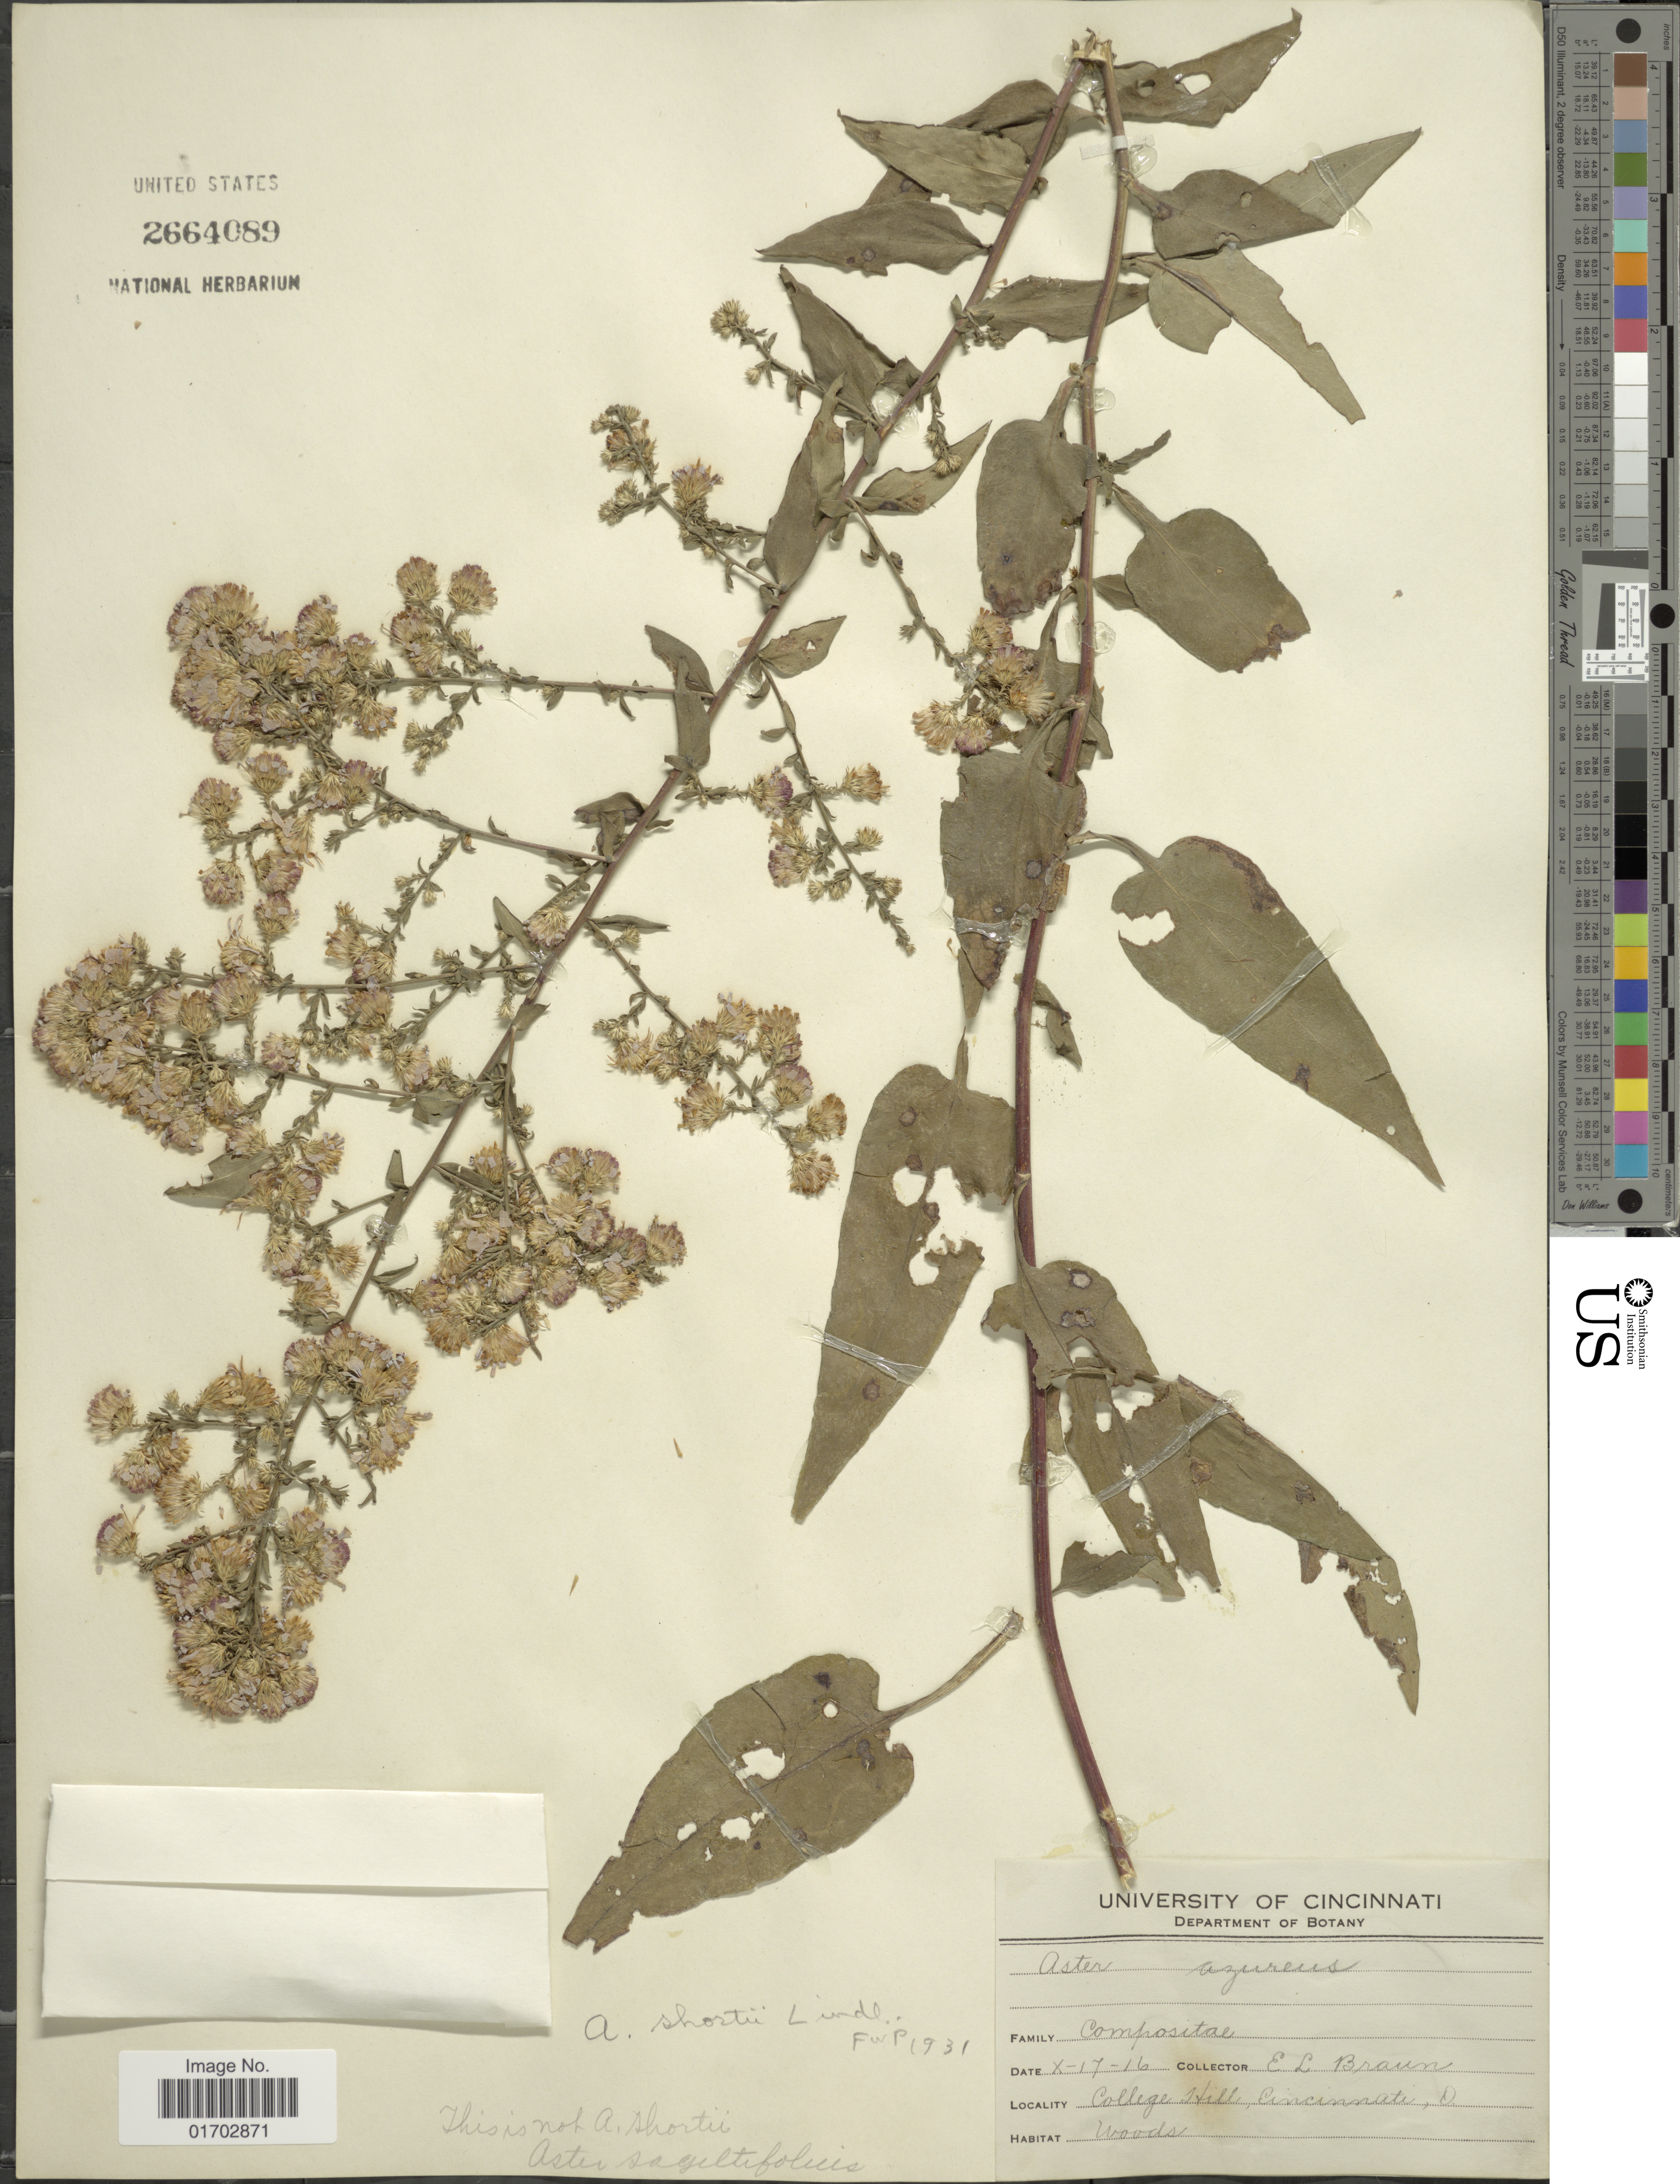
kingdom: Plantae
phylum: Tracheophyta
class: Magnoliopsida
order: Asterales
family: Asteraceae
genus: Symphyotrichum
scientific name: Symphyotrichum sagittifolium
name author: (Wedem. ex Willd.) G.L. Nesom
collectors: E. L. Braun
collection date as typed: Transcribed d/m/y: 17/10/16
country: United States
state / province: Ohio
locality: College Hill, Cincinnati.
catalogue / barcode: US 2664089